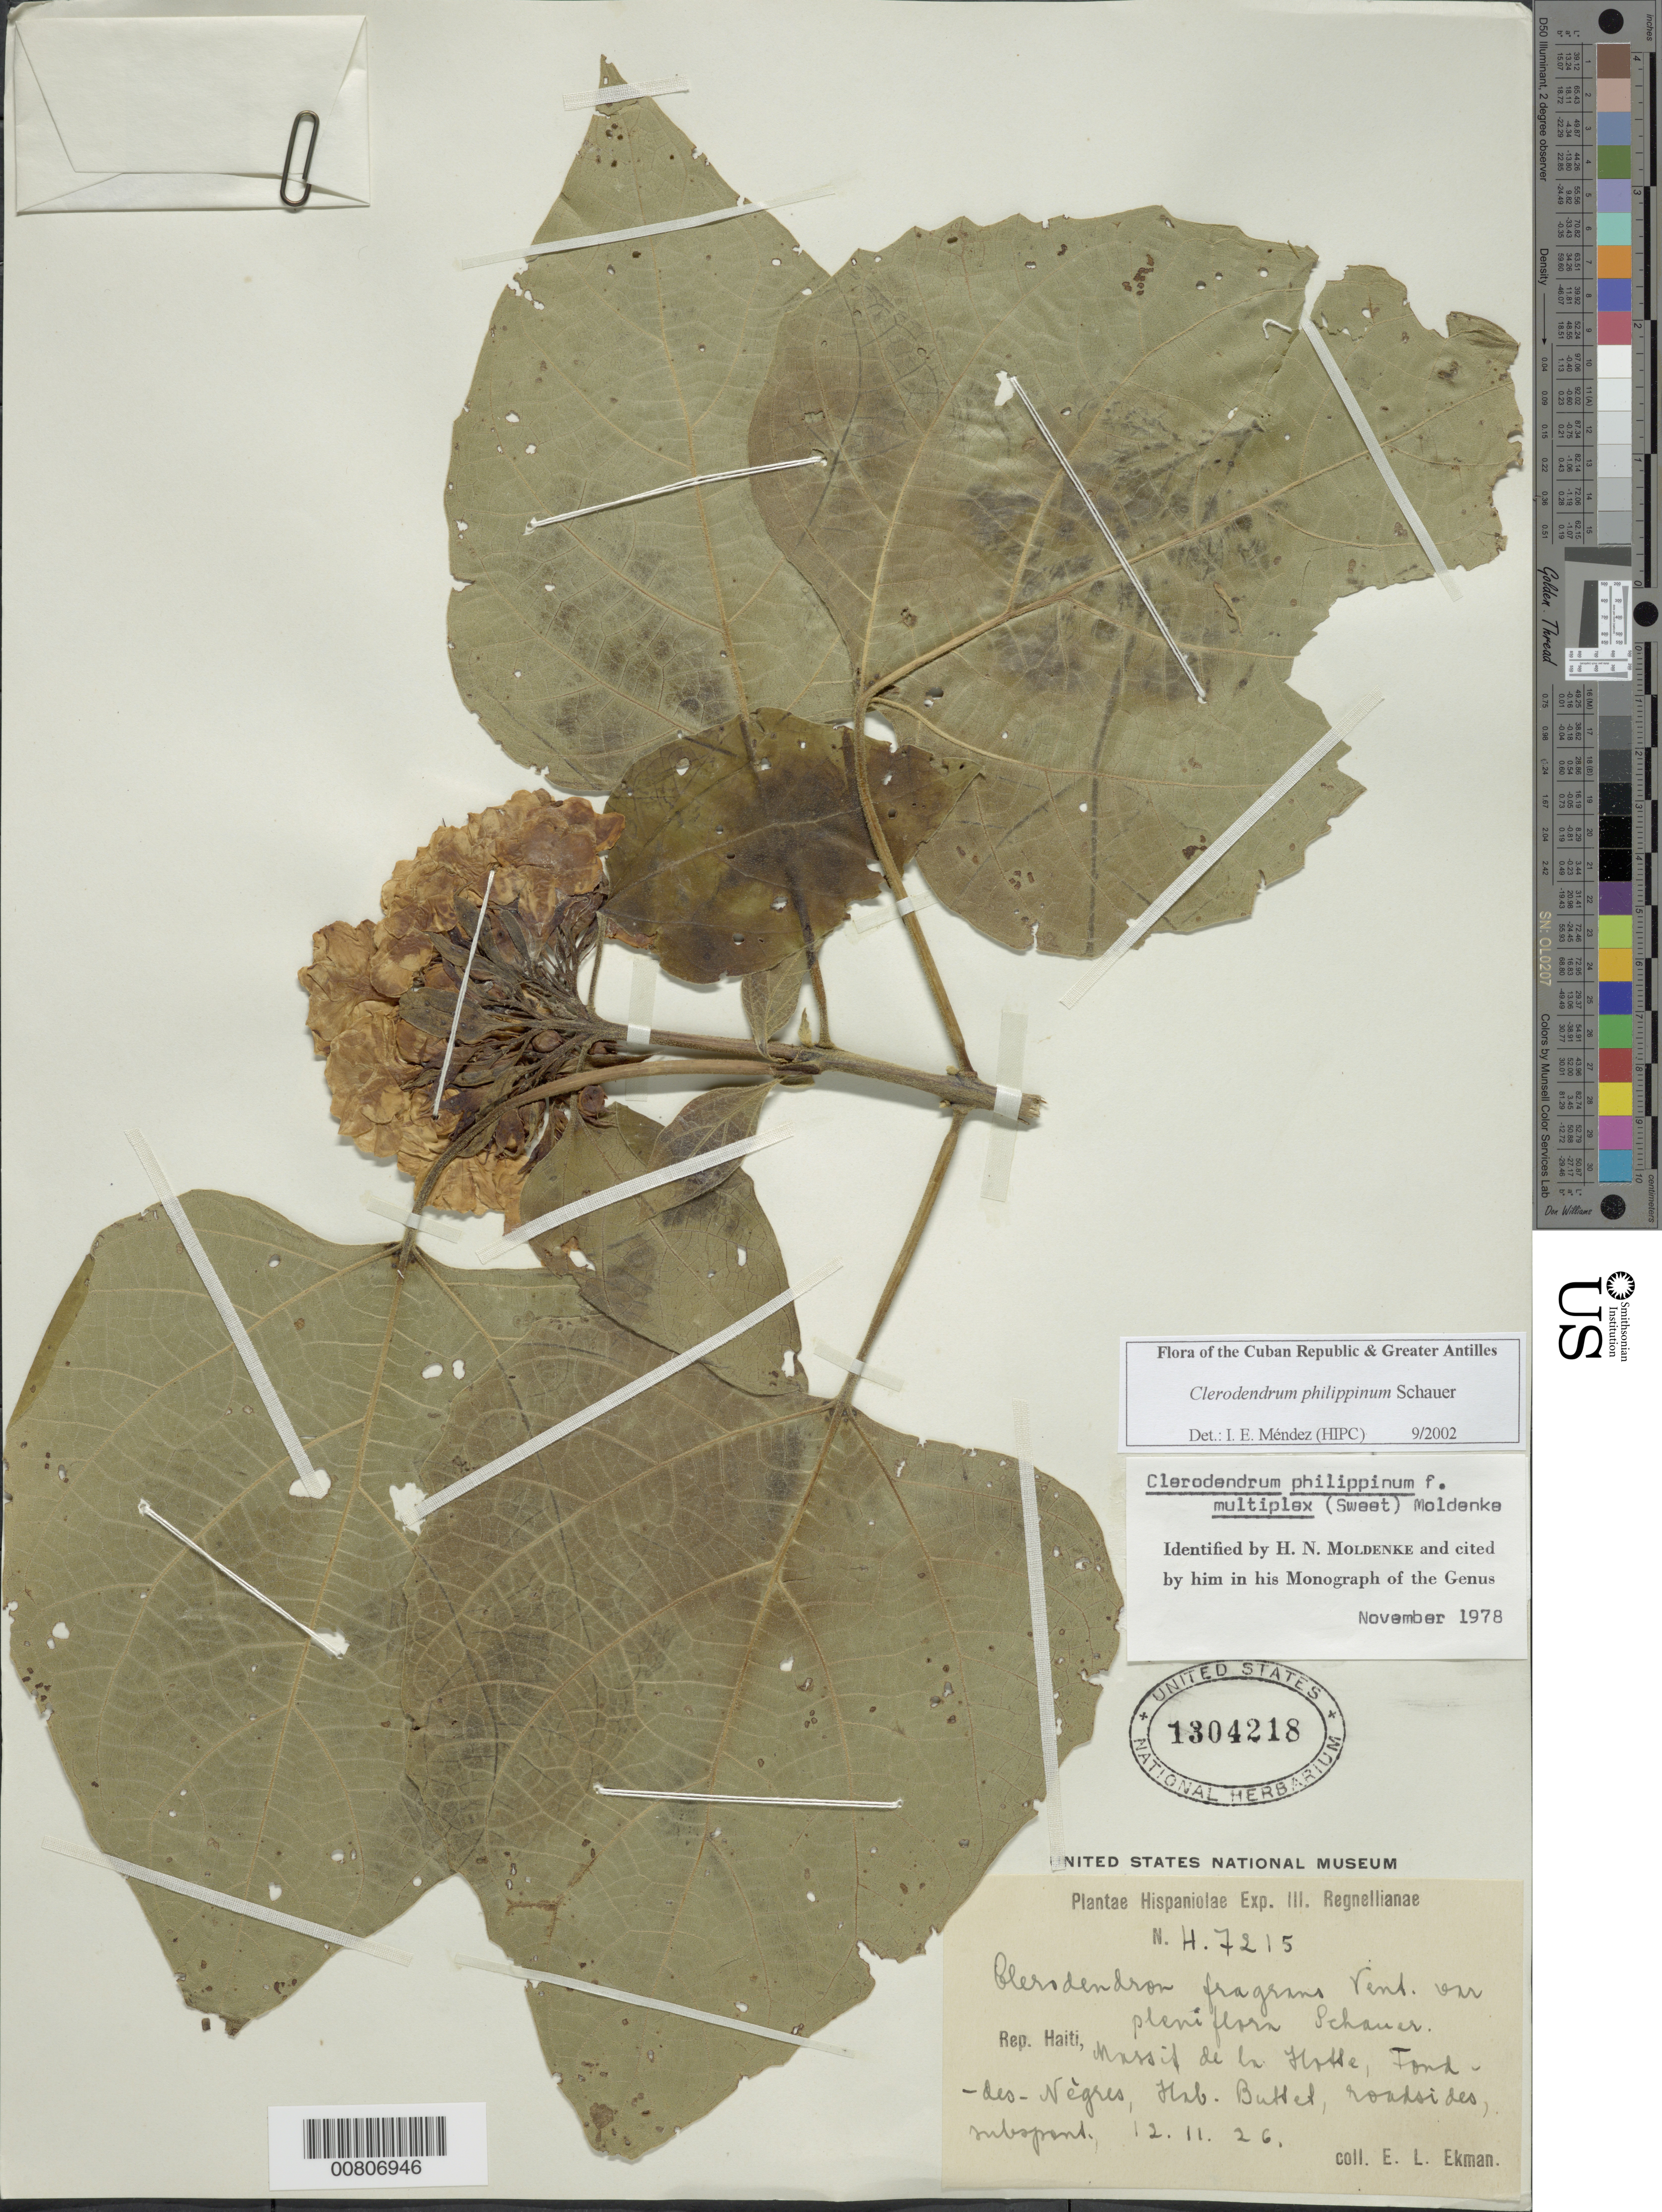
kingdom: Plantae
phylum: Tracheophyta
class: Magnoliopsida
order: Lamiales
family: Lamiaceae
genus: Clerodendrum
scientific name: Clerodendrum chinense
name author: (Osbeck) Mabb.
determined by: Méndez, Isidro E., (HIPC)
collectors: E. L. Ekman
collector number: H 7215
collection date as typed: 12 Nov 1926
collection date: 1926-11-12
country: Haiti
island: Hispaniola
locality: Massif de la Hotte, Frond des Nègres, Hab. Buttet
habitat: Roadsides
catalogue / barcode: US 1304218